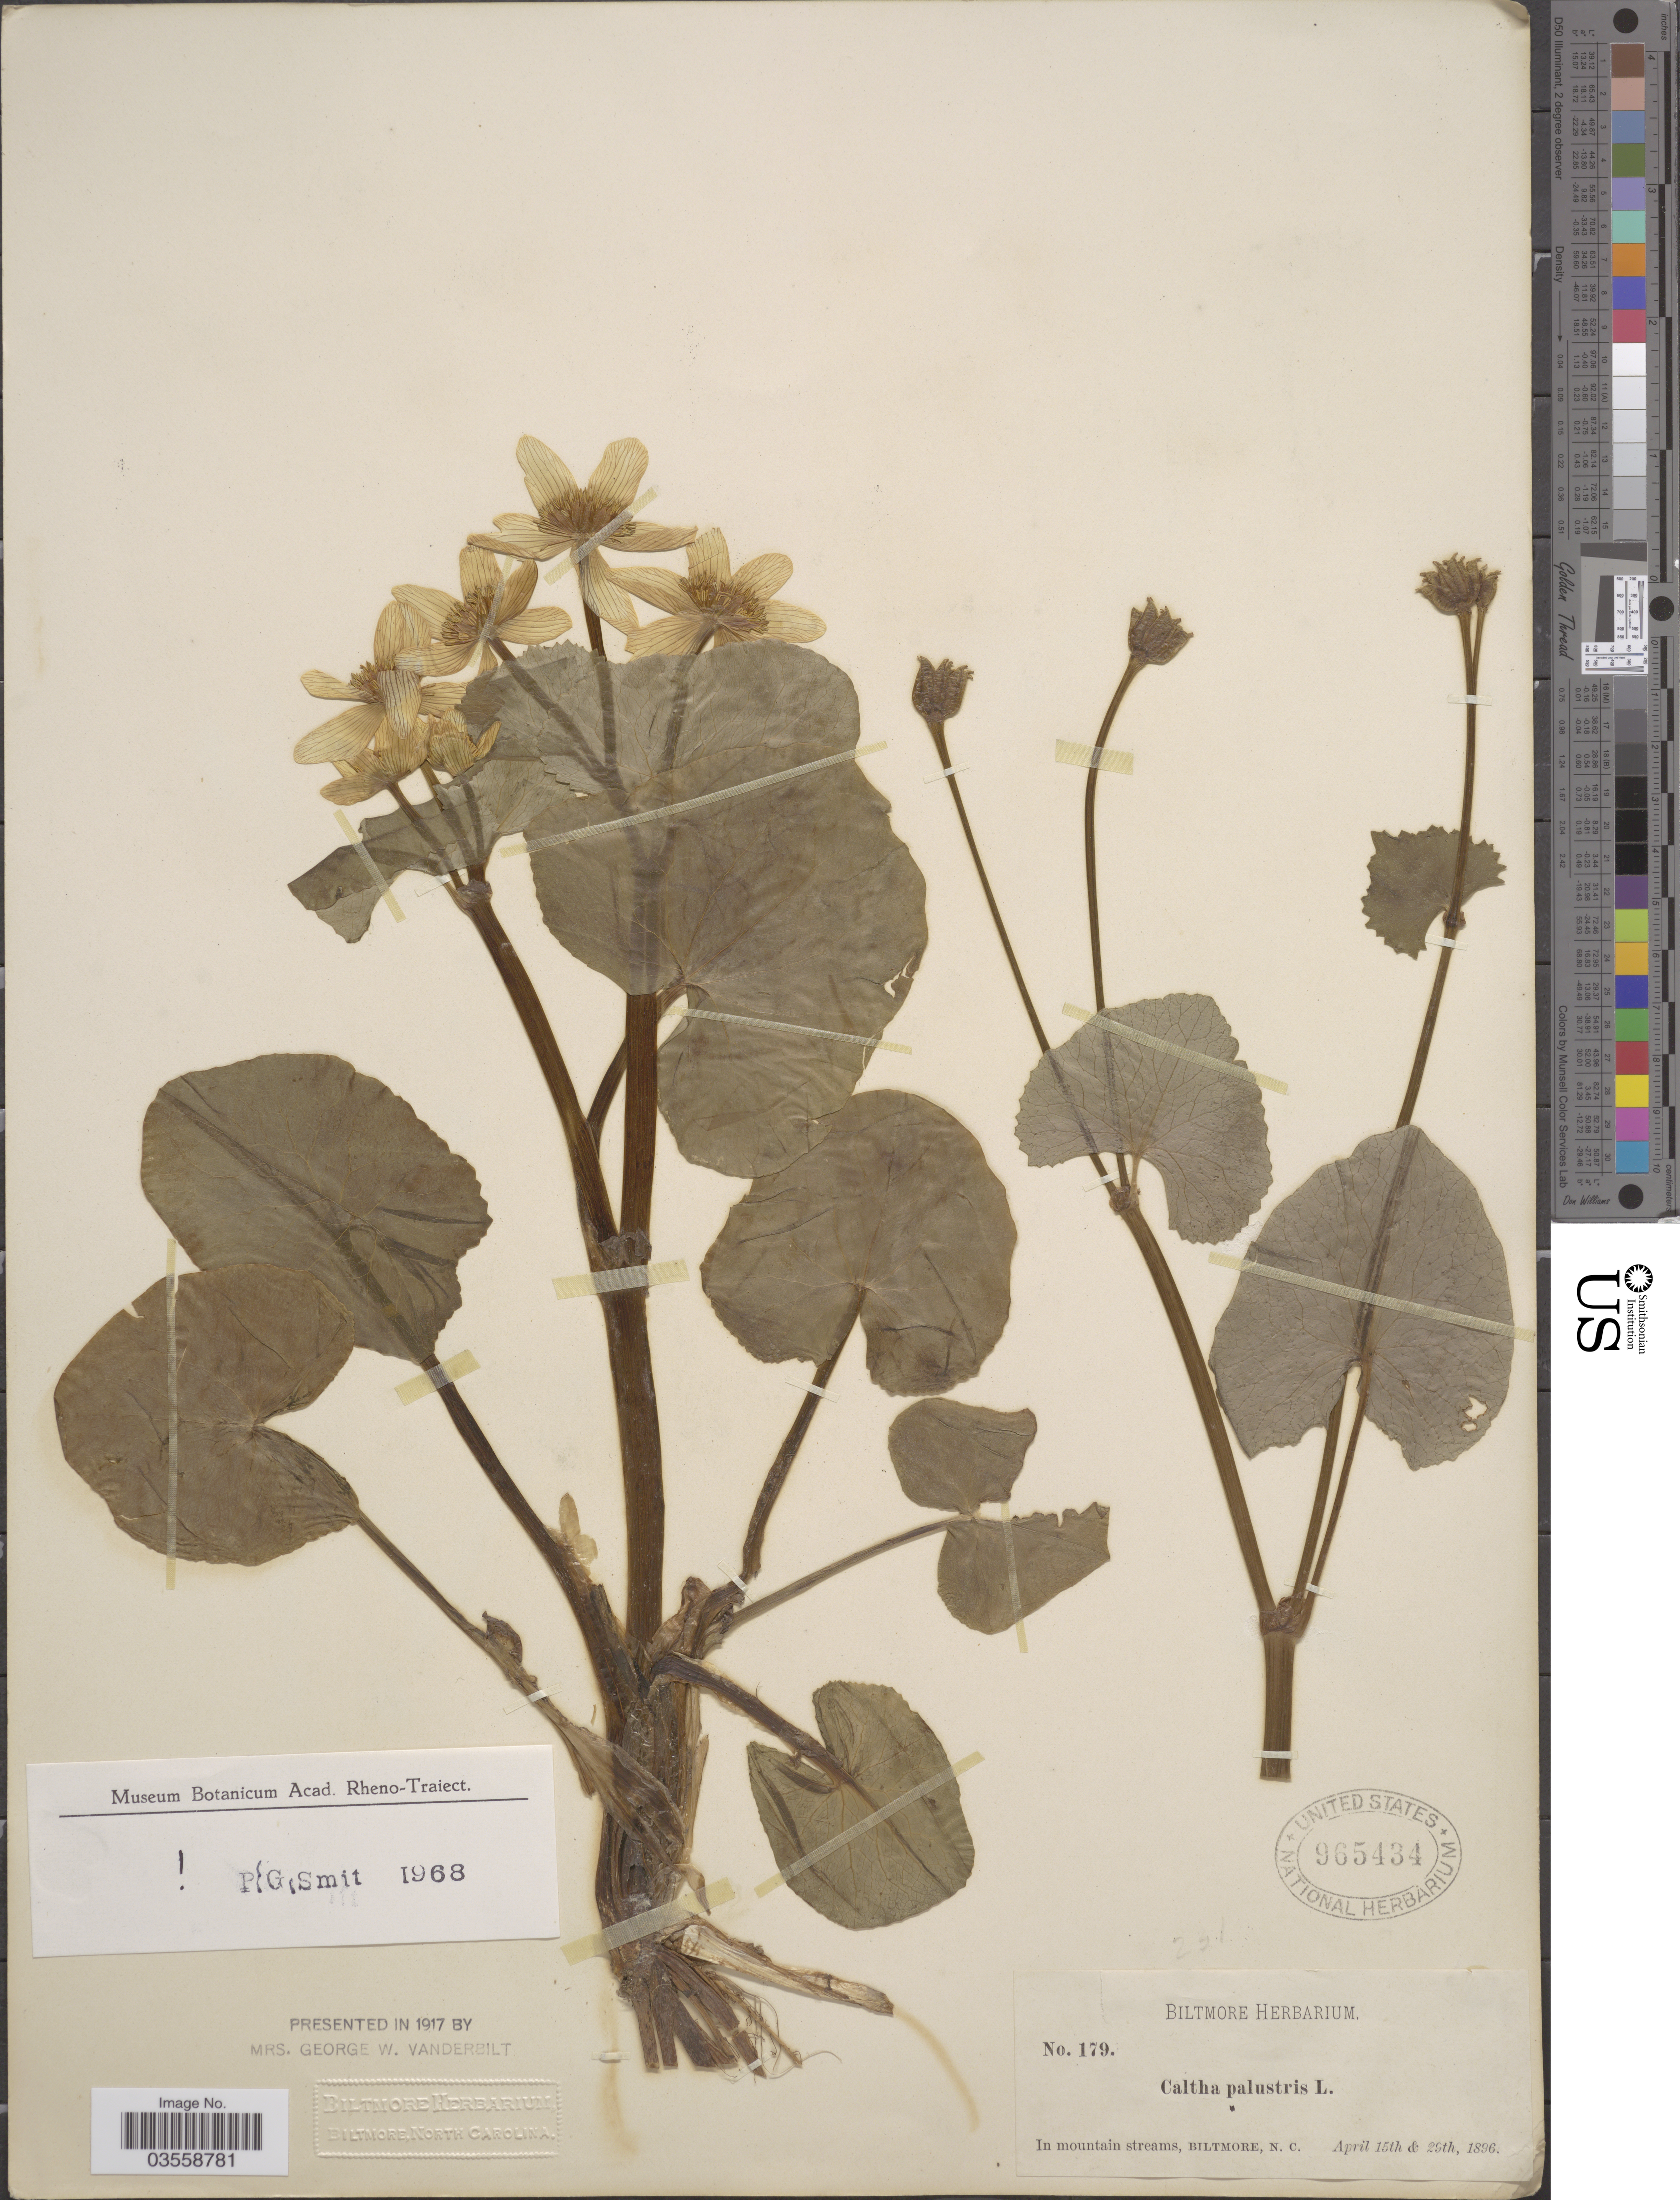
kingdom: Plantae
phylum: Tracheophyta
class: Magnoliopsida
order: Ranunculales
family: Ranunculaceae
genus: Caltha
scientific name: Caltha palustris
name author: L.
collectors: ex herb. Biltmore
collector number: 179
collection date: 1896-04-15/1896-04-29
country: United States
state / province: North Carolina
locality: In mountain streams, Biltmore.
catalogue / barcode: US 965434